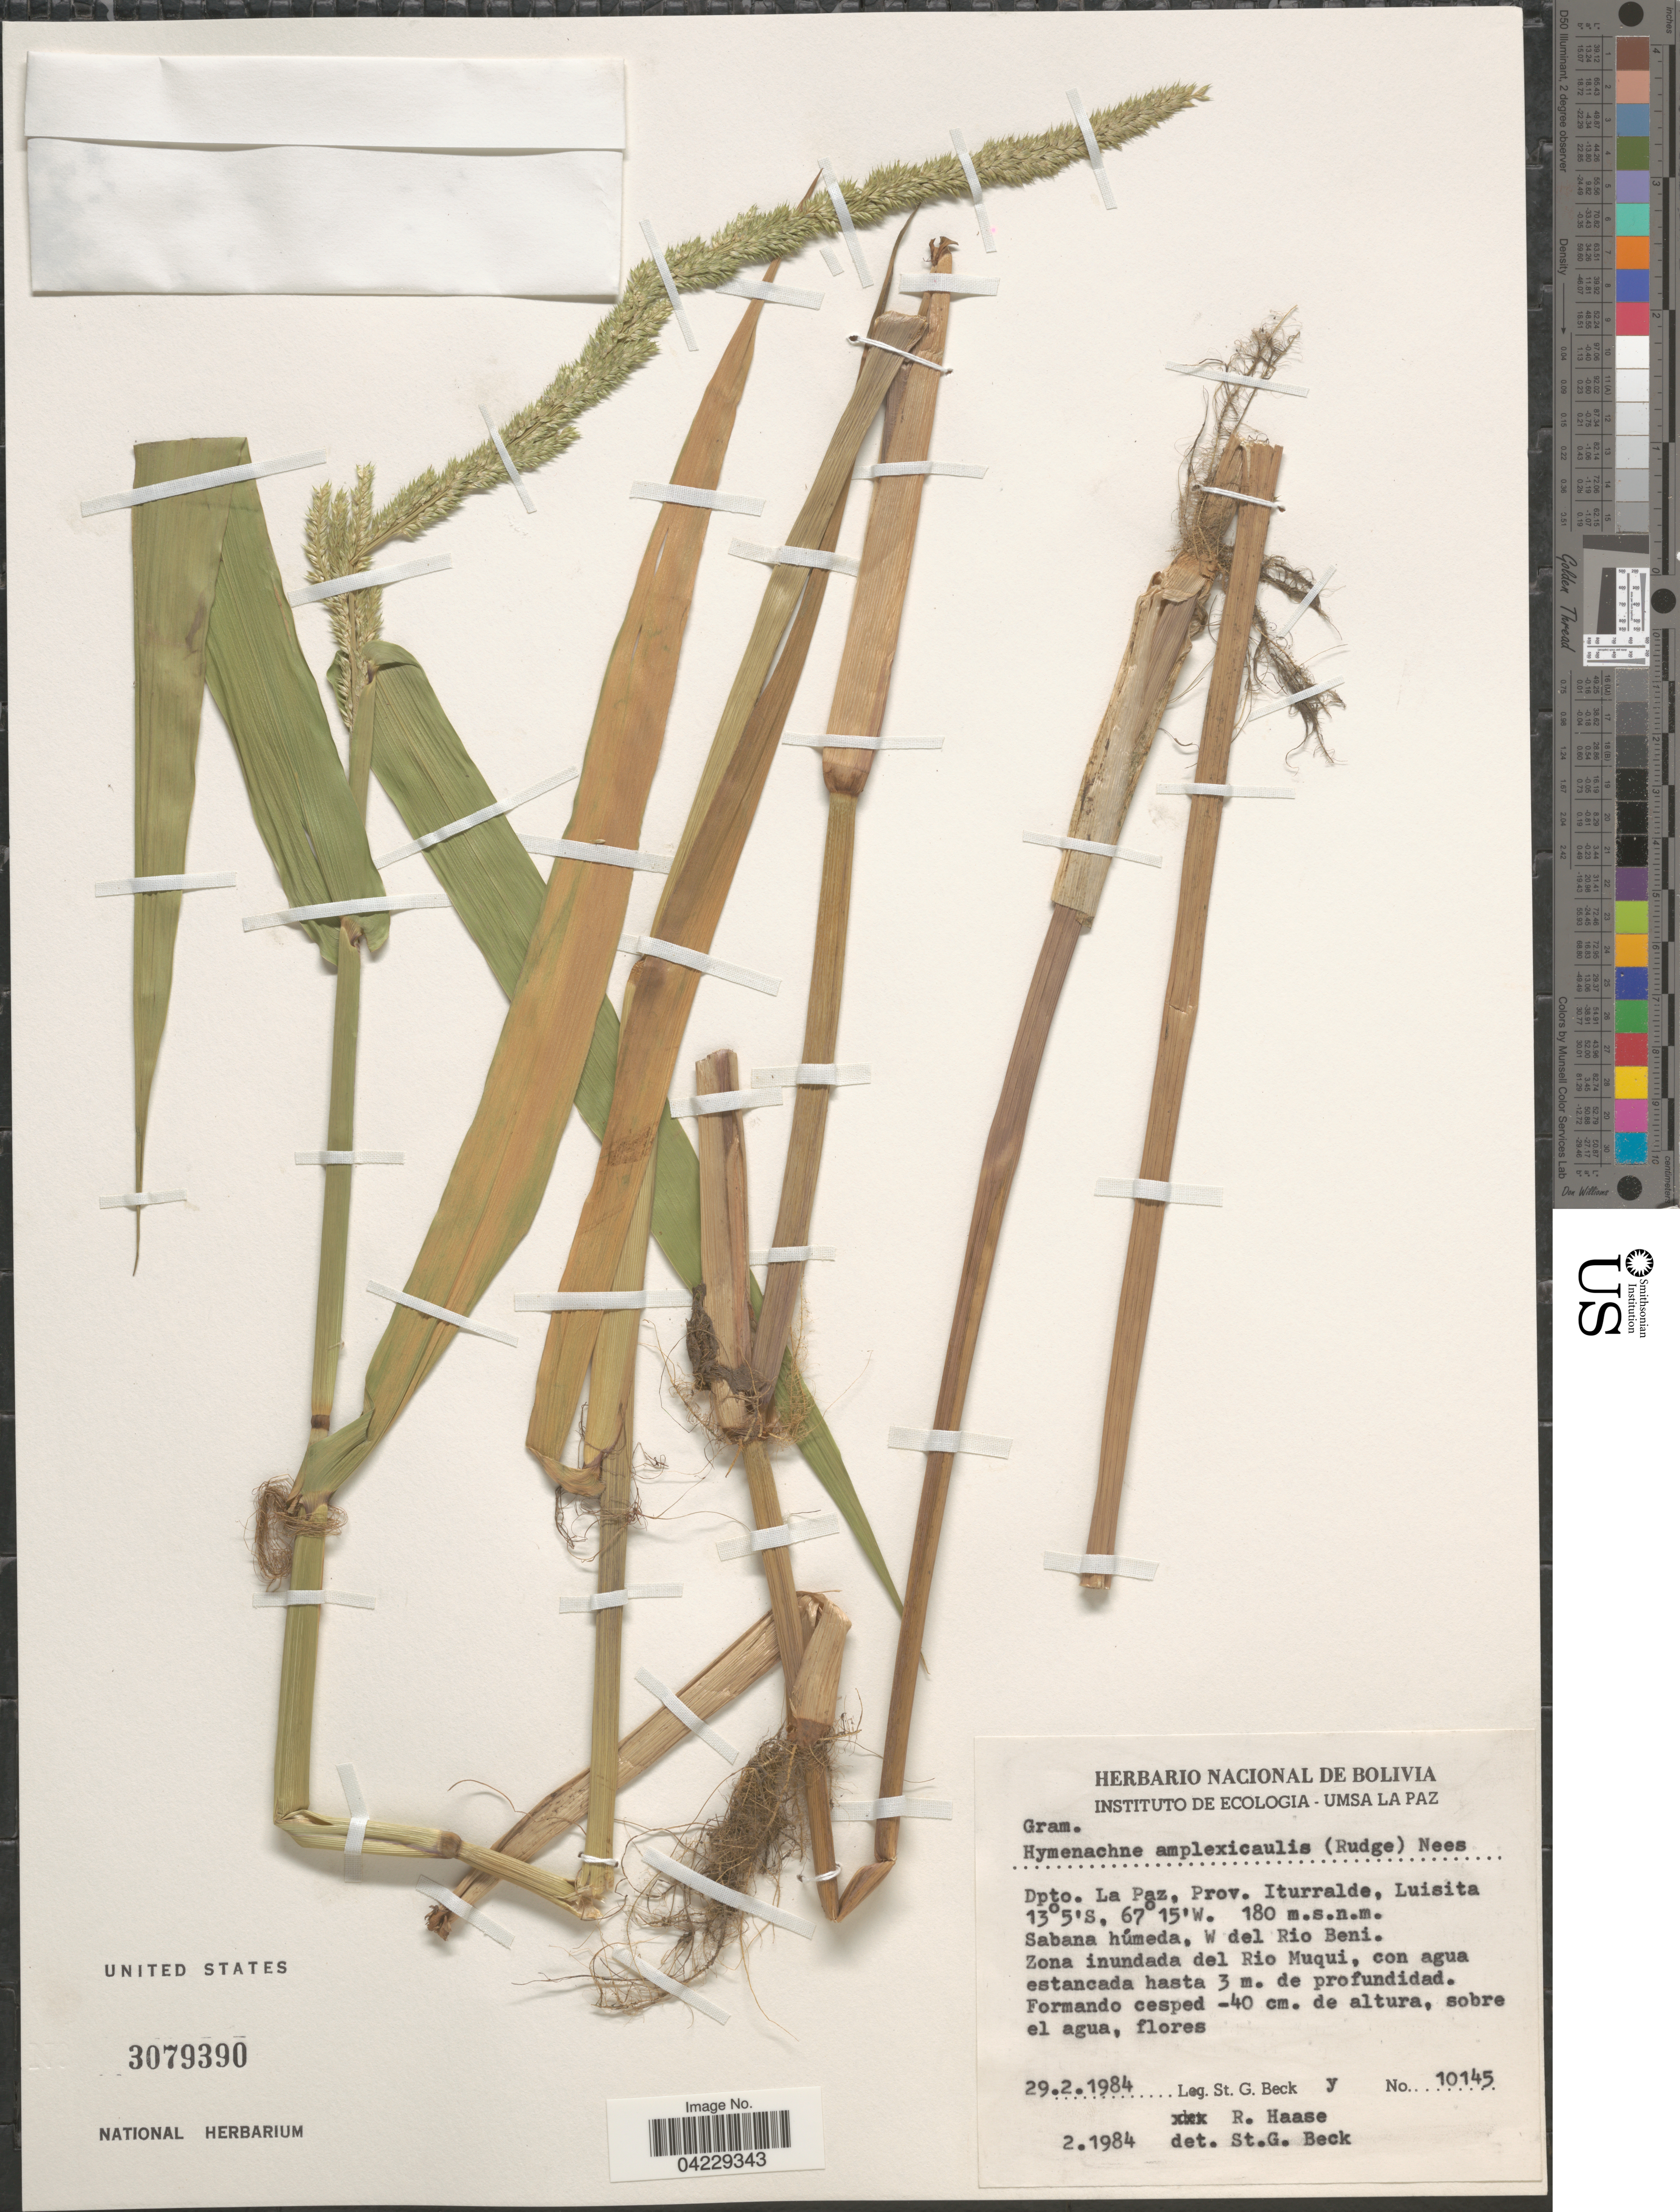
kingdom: Plantae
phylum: Tracheophyta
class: Liliopsida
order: Poales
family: Poaceae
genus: Hymenachne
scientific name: Hymenachne amplexicaulis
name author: (Rudge) Nees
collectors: S. G. Beck & R. Haase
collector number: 10145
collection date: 1984-02-29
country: Bolivia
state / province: La Paz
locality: Dpto. La Paz, Prov. Iturralde, Luisita. Sabana húmeda, W del Rio Beni. Zona inundada del Rio Muqui.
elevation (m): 180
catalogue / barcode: US 3079390